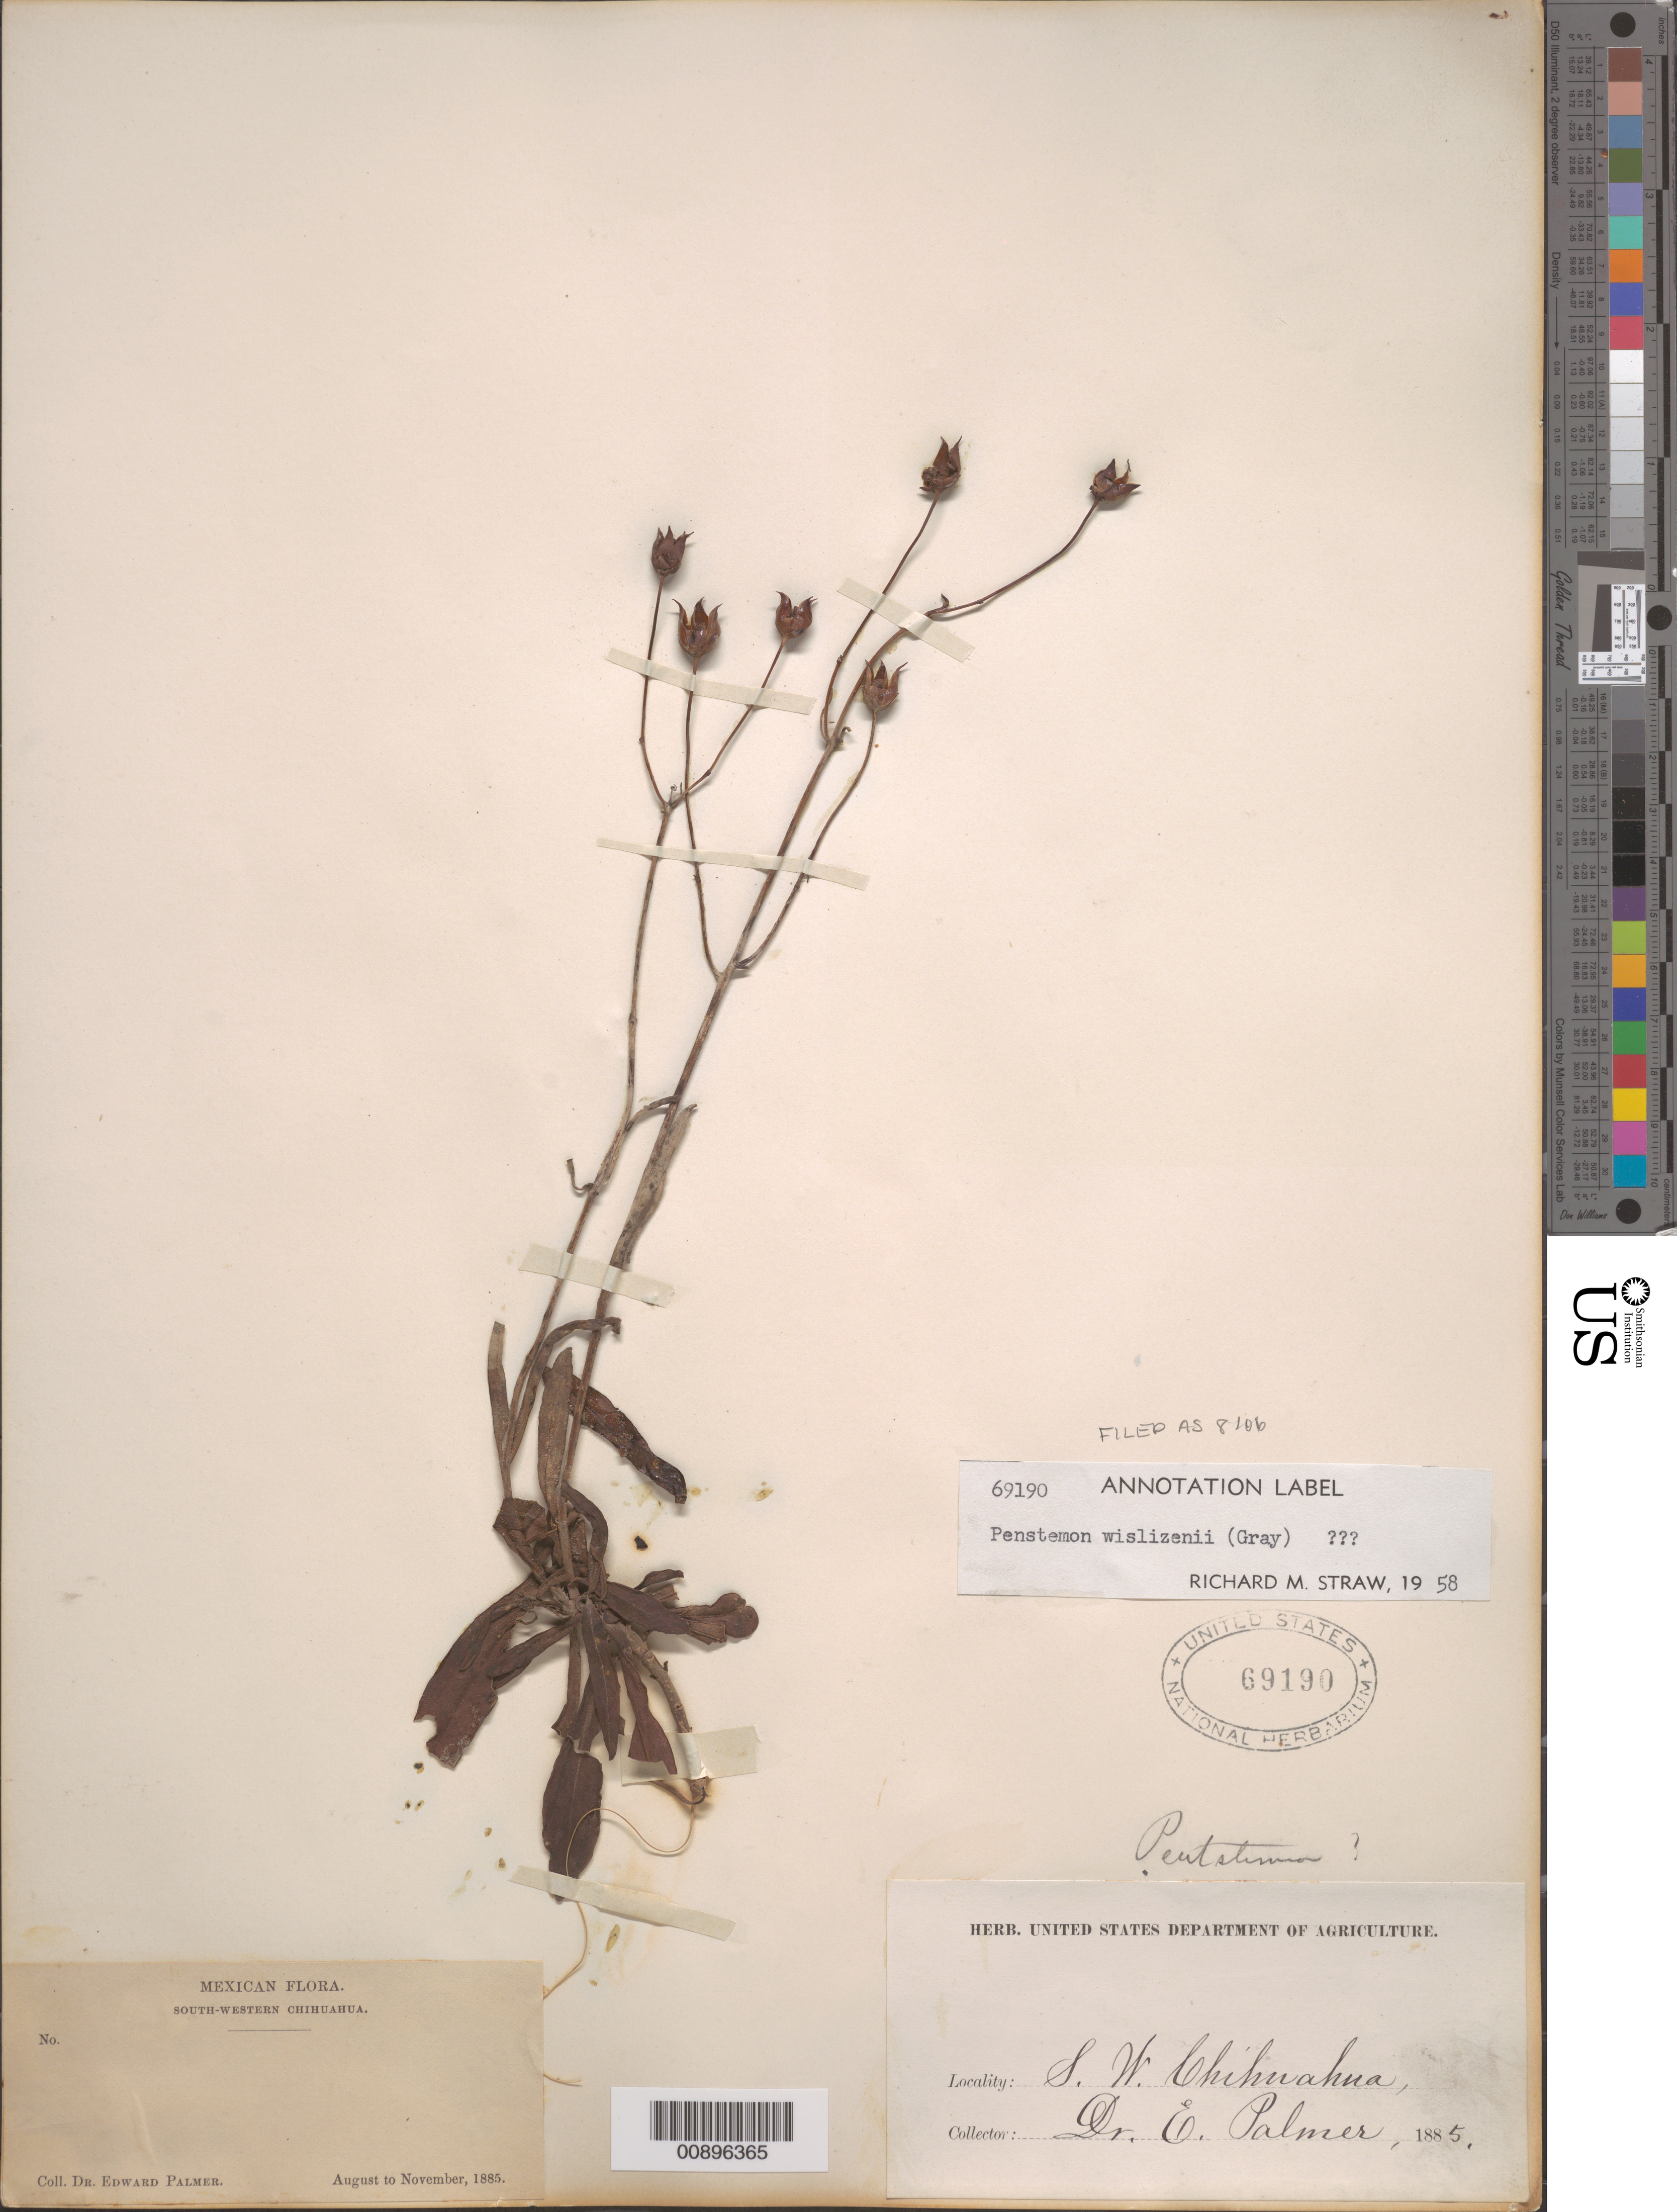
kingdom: Plantae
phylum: Tracheophyta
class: Magnoliopsida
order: Lamiales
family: Plantaginaceae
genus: Penstemon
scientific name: Penstemon wislizenii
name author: (A. Gray) Straw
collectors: E. Palmer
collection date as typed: Aug 1885 to -- Nov 1885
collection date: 1885-08/1885-11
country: Mexico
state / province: Chihuahua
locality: South-Western Chihuahua.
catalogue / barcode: US 69190